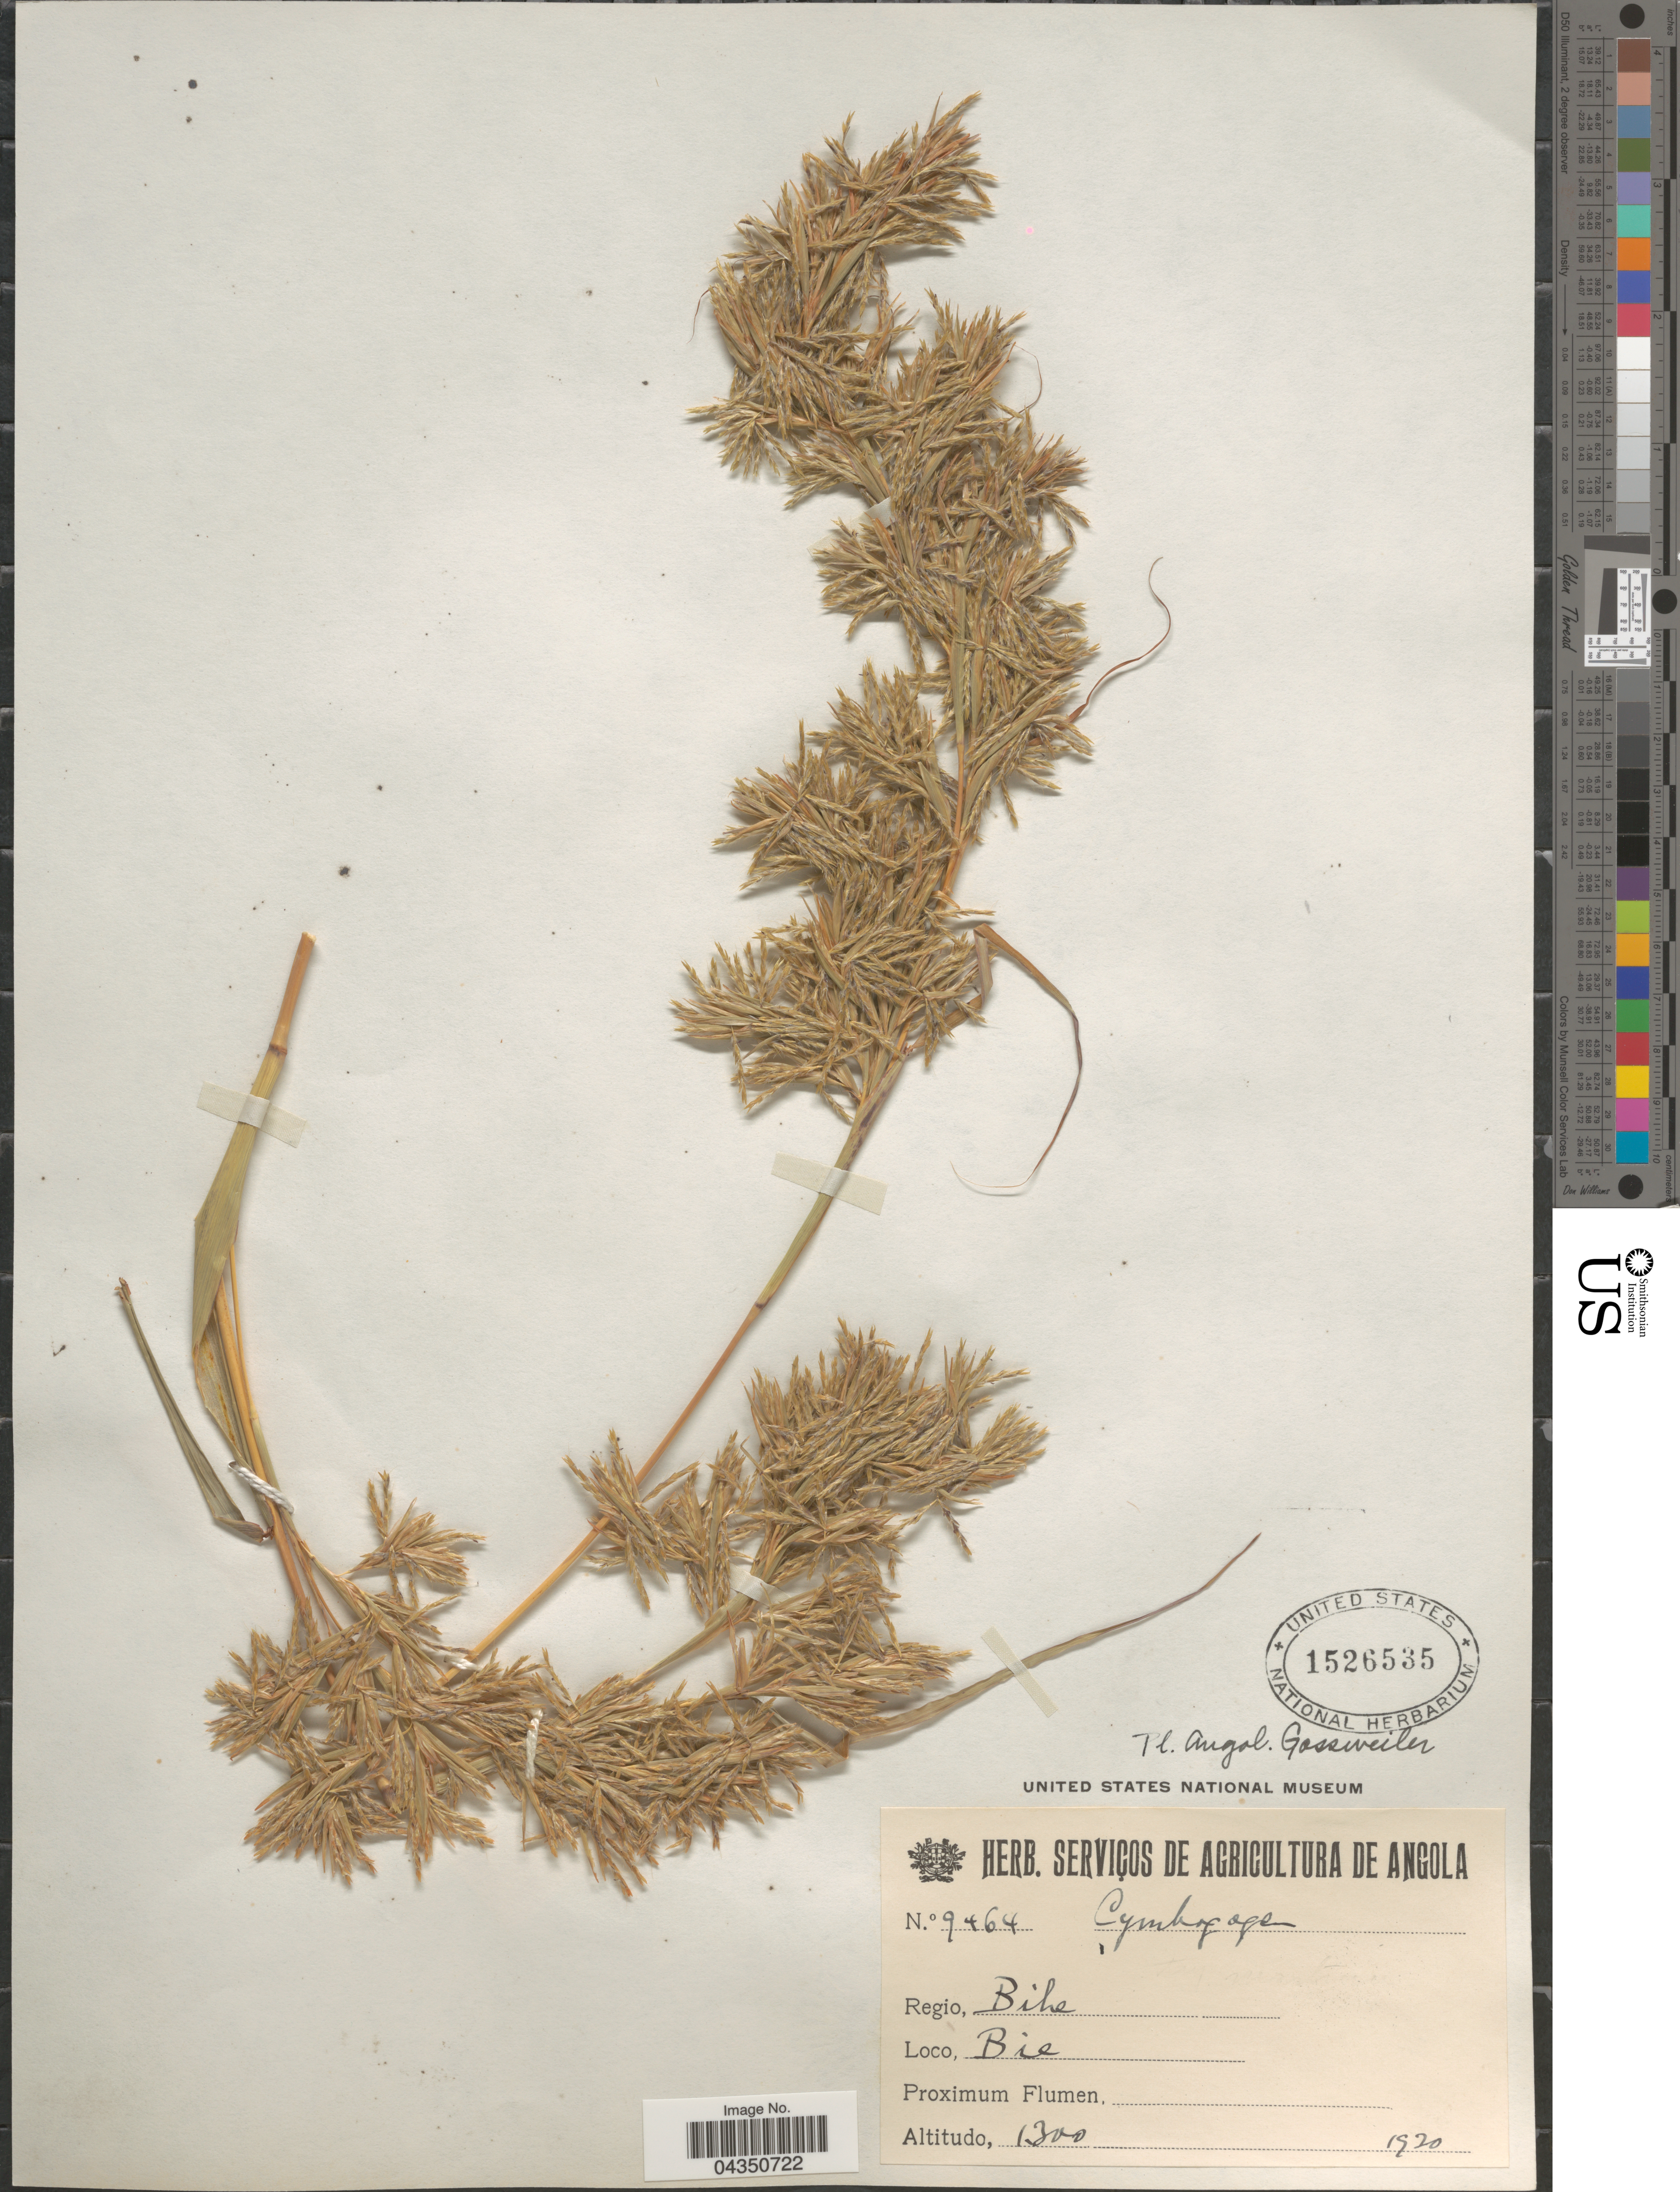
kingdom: Plantae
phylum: Tracheophyta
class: Liliopsida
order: Poales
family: Poaceae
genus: Cymbopogon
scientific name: Cymbopogon sp.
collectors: ex herb. Servicos de Agricultura de Angola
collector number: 9464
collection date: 1920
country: Angola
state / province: Bie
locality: Regio, Bihe.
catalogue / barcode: US 1526535